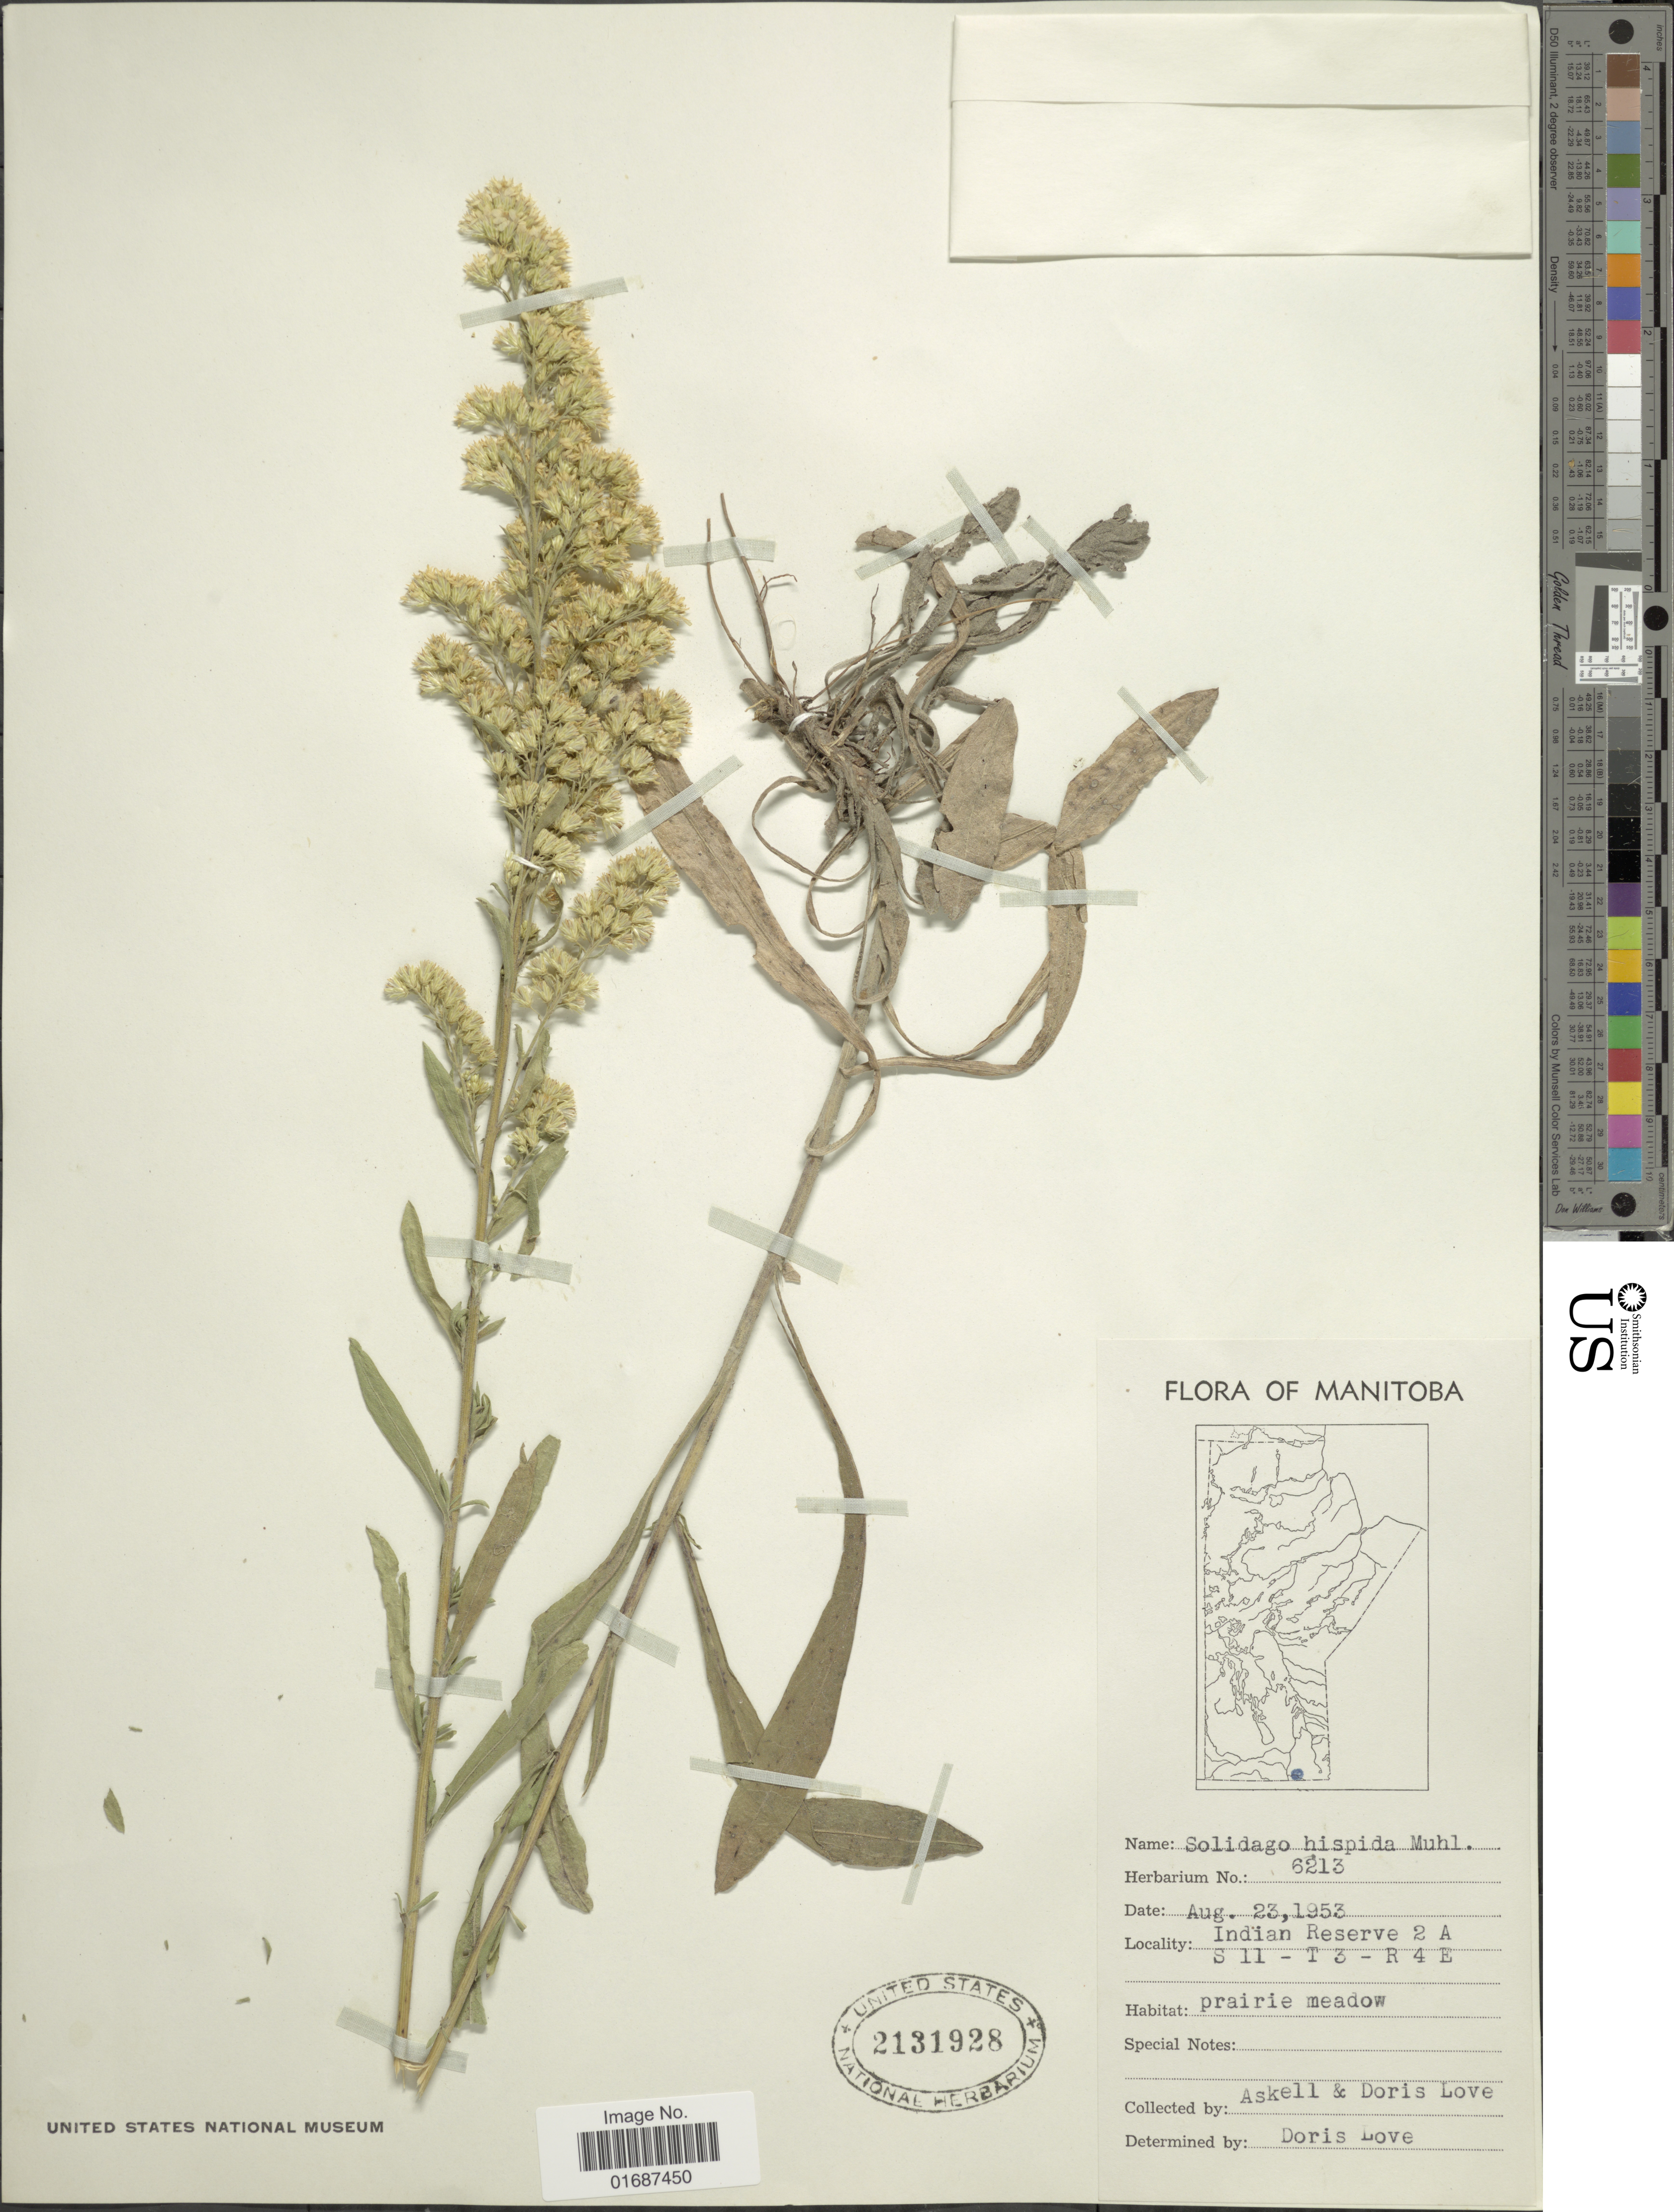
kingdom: Plantae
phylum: Tracheophyta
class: Magnoliopsida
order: Asterales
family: Asteraceae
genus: Solidago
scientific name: Solidago hispida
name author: Muhl. ex Willd.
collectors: -. Askell & D. Löve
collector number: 6213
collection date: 1953-08-23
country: Canada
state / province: Manitoba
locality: Indian Reserve 2A, S11-T3-R4E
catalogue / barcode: US 2131928